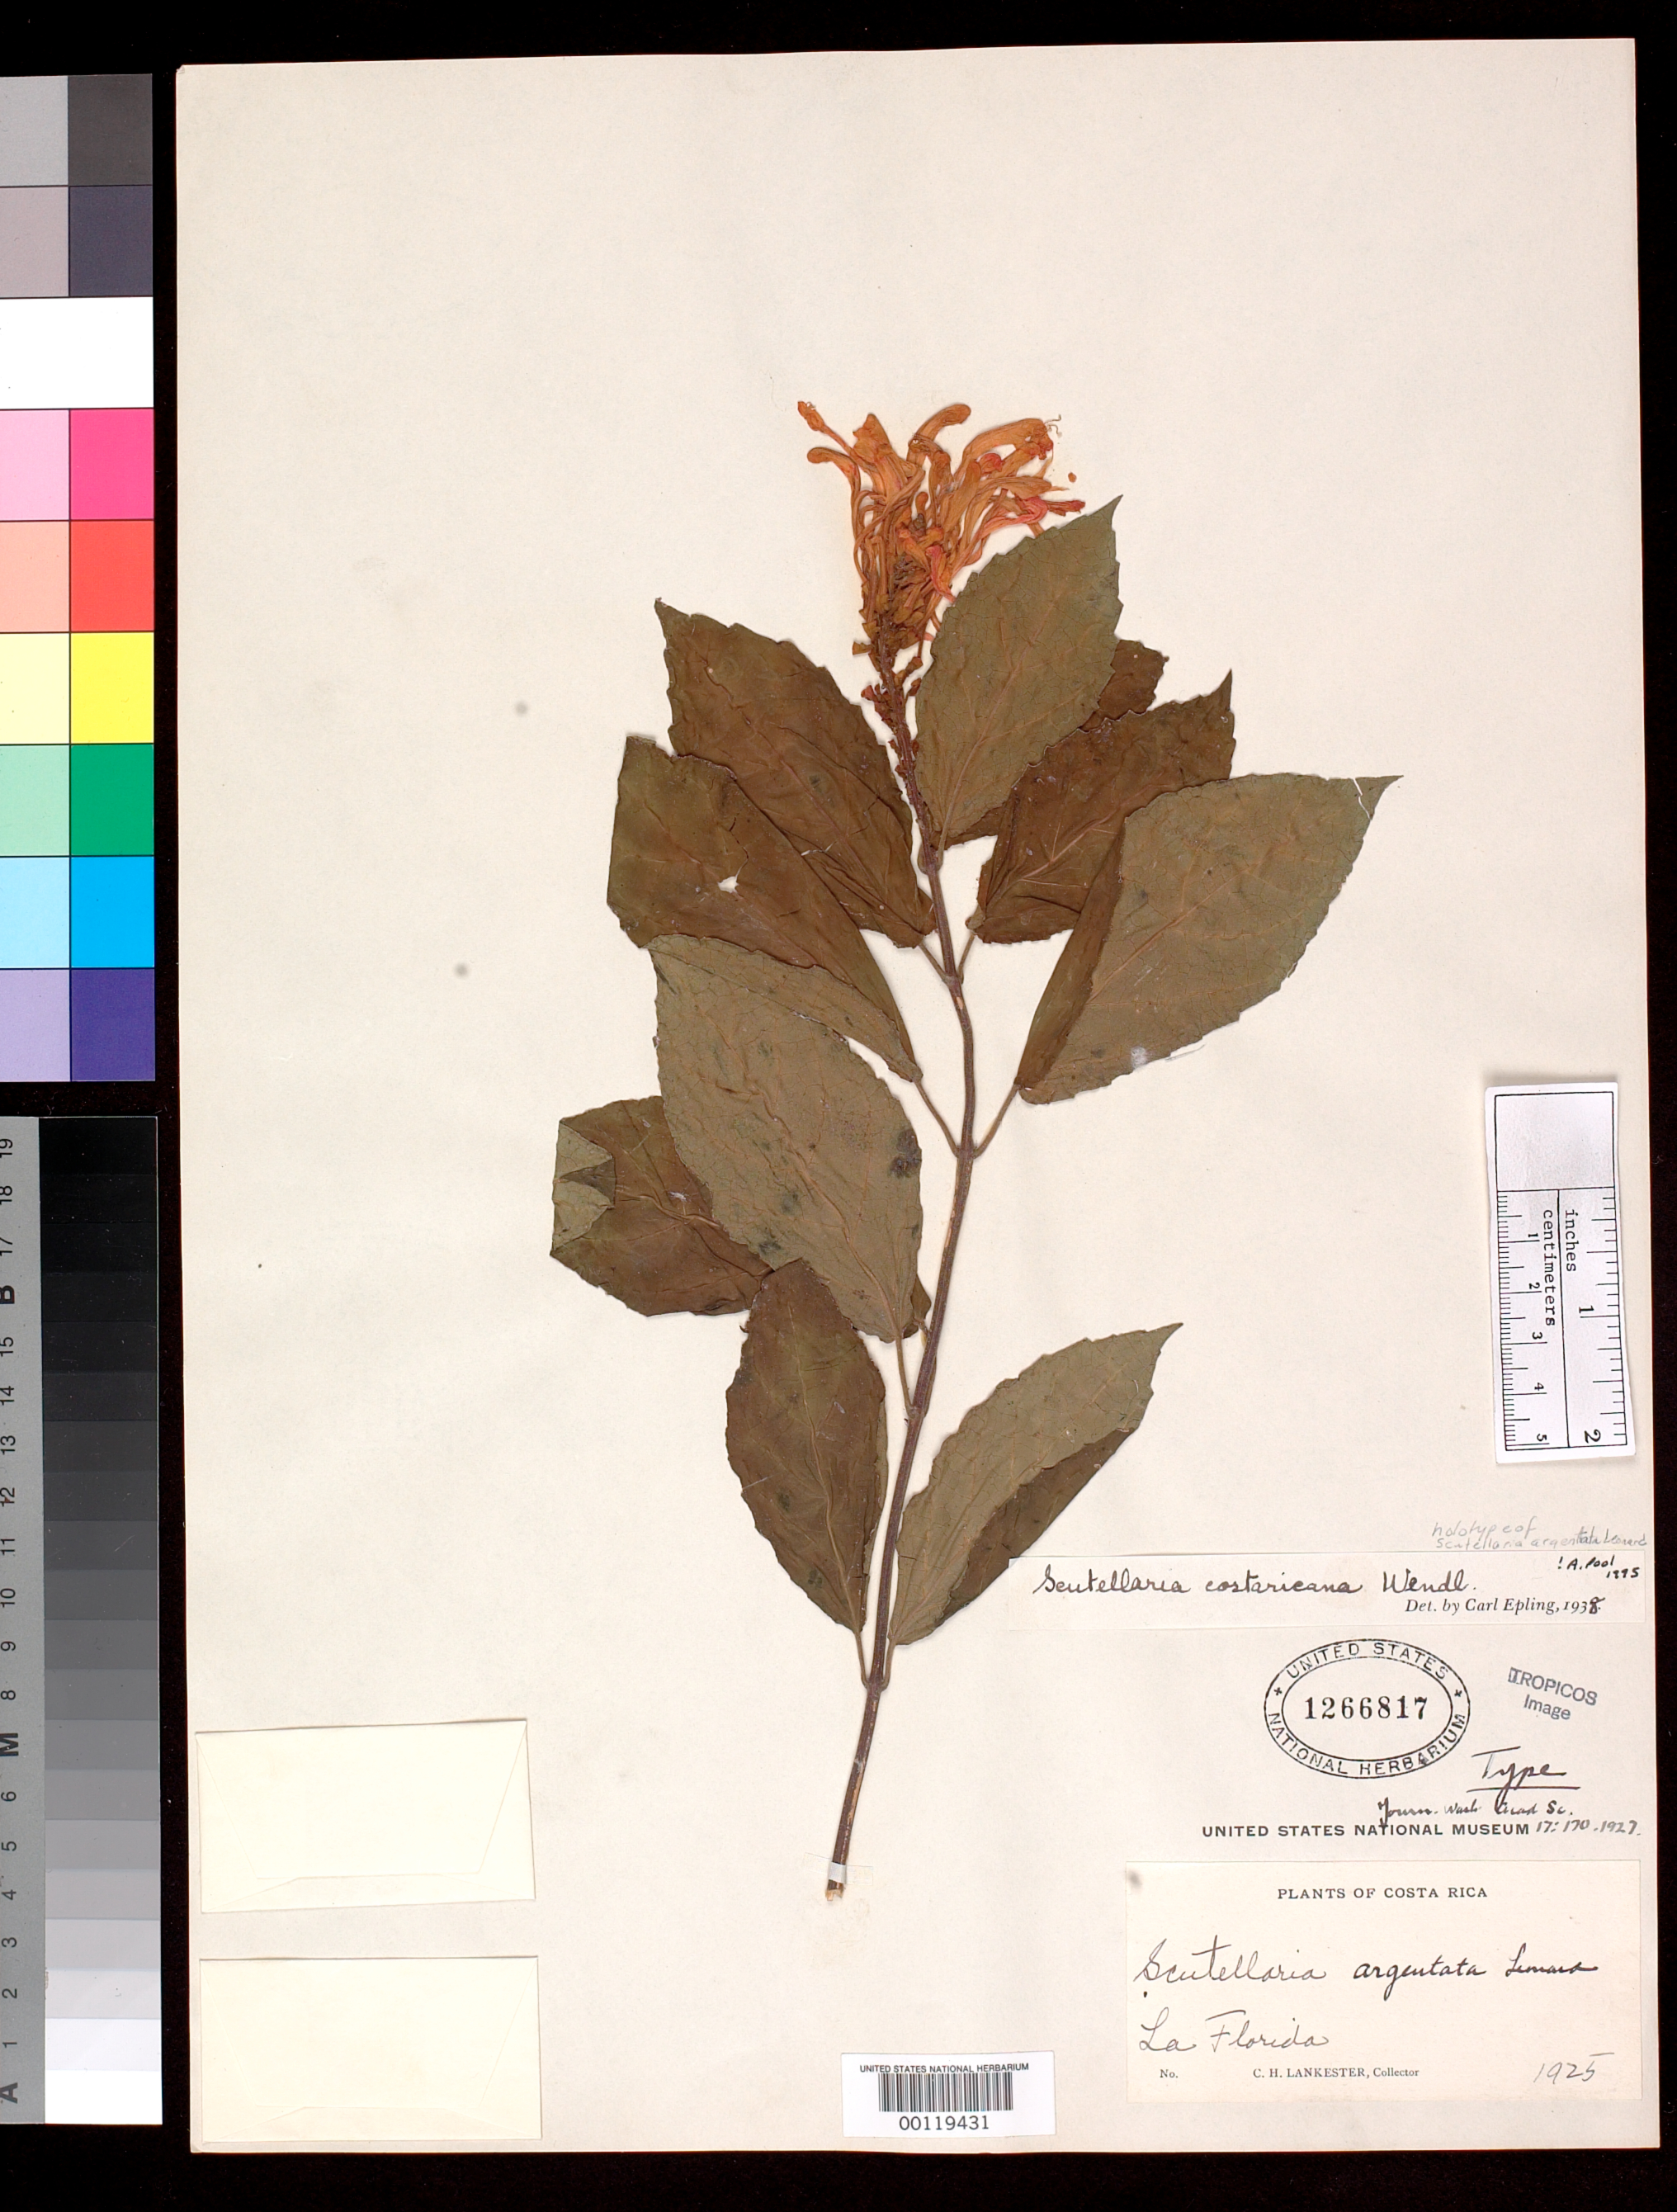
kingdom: Plantae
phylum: Tracheophyta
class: Magnoliopsida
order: Lamiales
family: Lamiaceae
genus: Scutellaria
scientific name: Scutellaria argentata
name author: Leonard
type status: Holotype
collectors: C. H. Lankester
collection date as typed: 1925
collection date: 1925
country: Costa Rica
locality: La Florida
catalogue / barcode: US 1266817